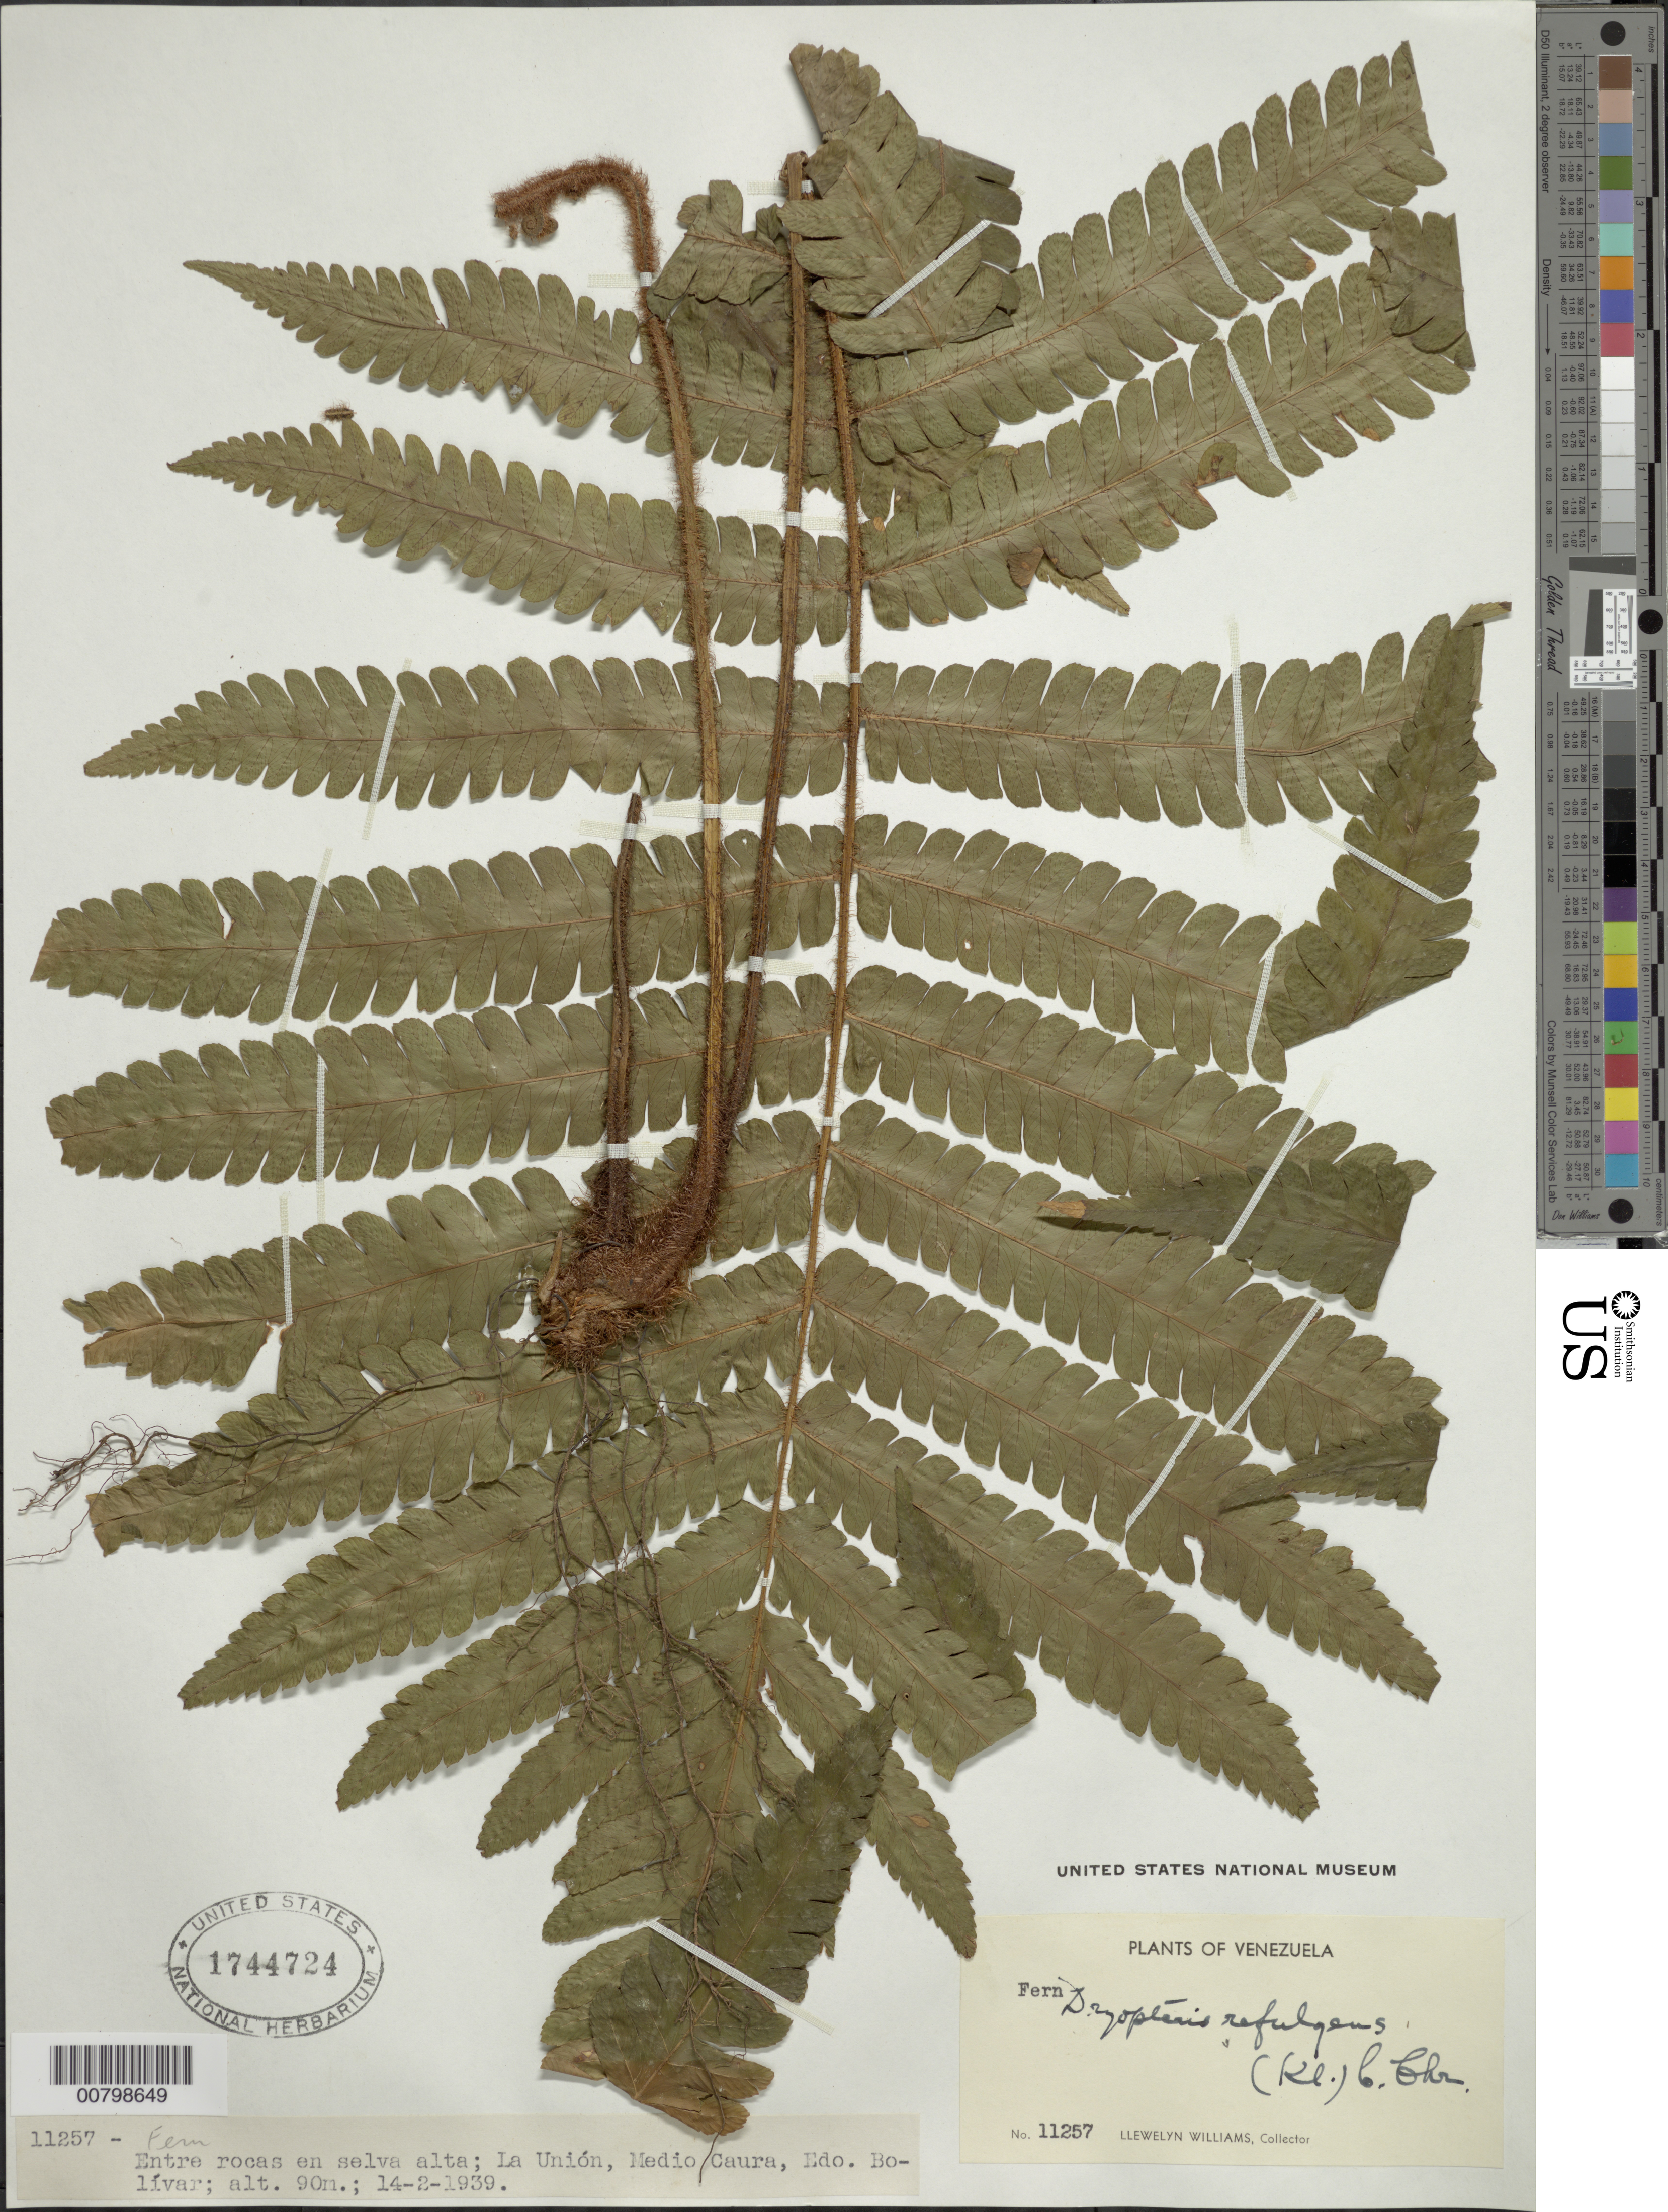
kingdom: Plantae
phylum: Tracheophyta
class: Polypodiopsida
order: Polypodiales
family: Dryopteridaceae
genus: Ctenitis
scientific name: Ctenitis refulgens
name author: (Mett.) Vareschi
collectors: Ll. Williams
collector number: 11257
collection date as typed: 14-Feb-39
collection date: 1939-02-14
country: Venezuela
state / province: Bolívar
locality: La Unión, Medio Caura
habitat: High forest, among rocks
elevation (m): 90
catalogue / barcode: US 1744724